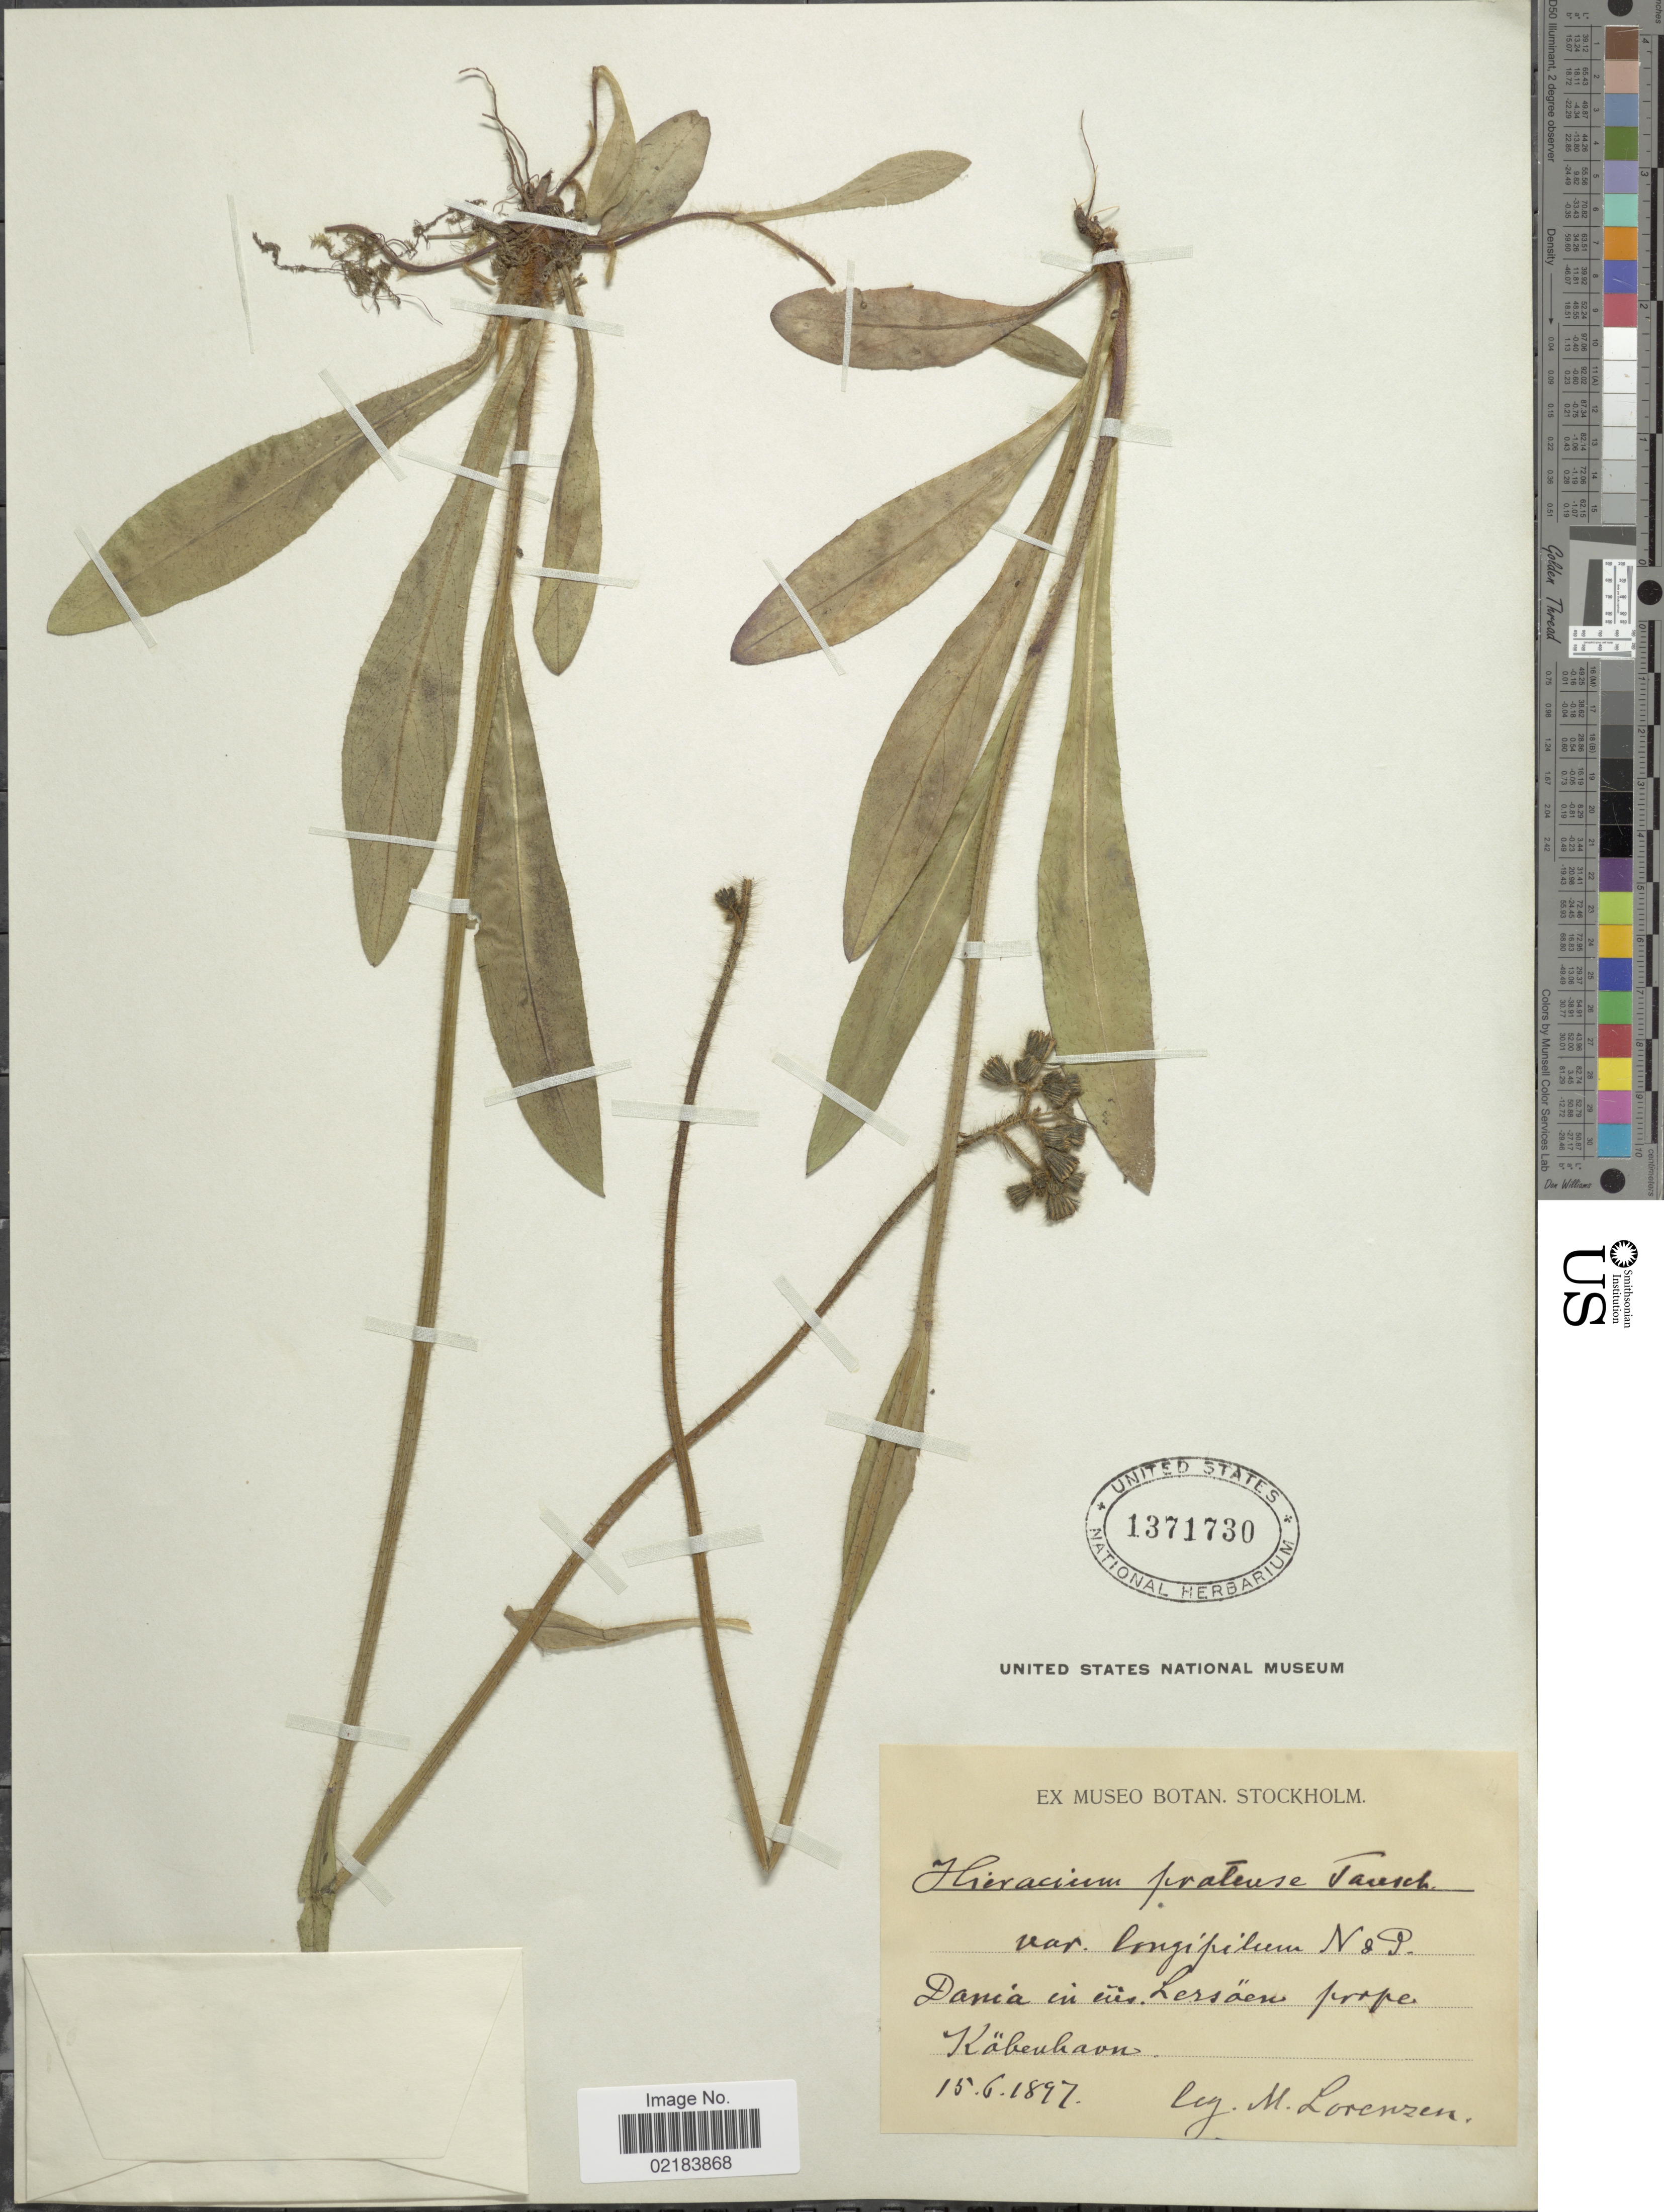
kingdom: Plantae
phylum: Tracheophyta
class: Magnoliopsida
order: Asterales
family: Asteraceae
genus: Pilosella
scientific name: Pilosella caespitosa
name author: (Dumort.) P. D. Sell & C. West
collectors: M. Lorenzen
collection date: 1897-06-15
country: Denmark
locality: Dania in m. Lersøen prope København.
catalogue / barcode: US 1371730